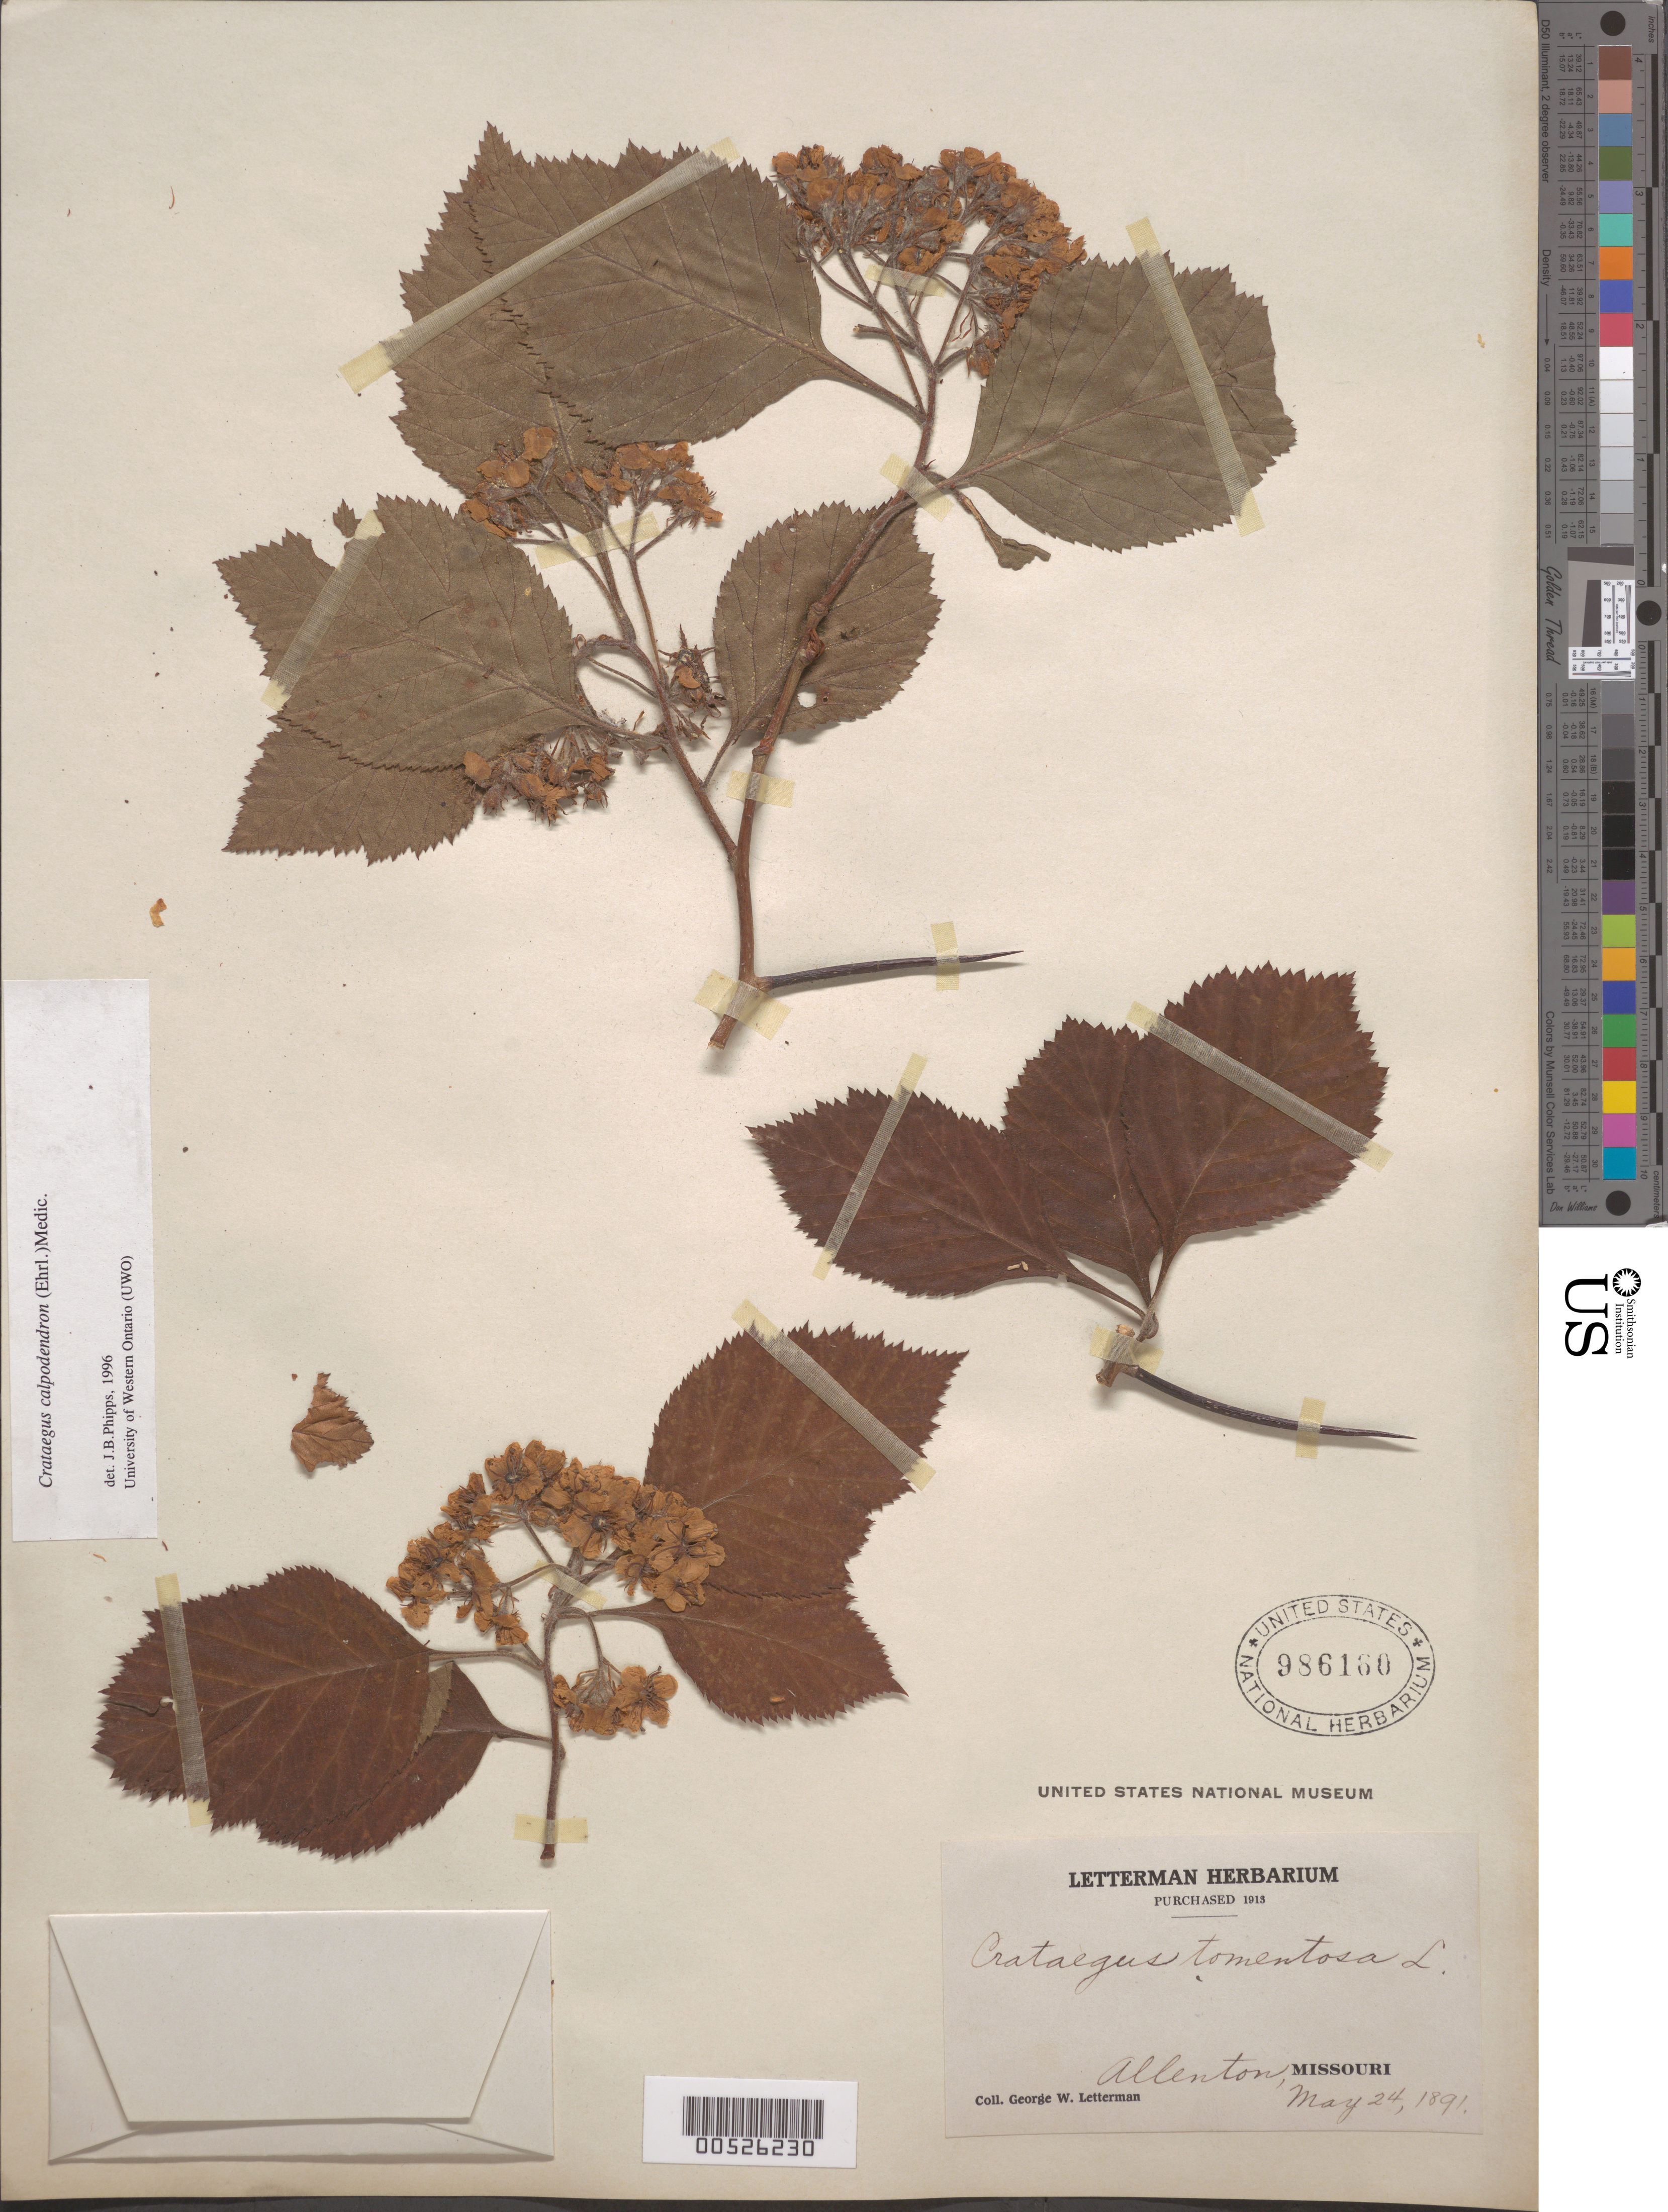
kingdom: Plantae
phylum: Tracheophyta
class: Magnoliopsida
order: Rosales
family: Rosaceae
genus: Crataegus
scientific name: Crataegus calpodendron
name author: (Ehrh.) Medik.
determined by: Phipps, James B., (UWO), University of Western Ontario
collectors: G. W. Letterman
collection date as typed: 24 May 1891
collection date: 1891-05-24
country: United States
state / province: Missouri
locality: Allenton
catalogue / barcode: US 986160